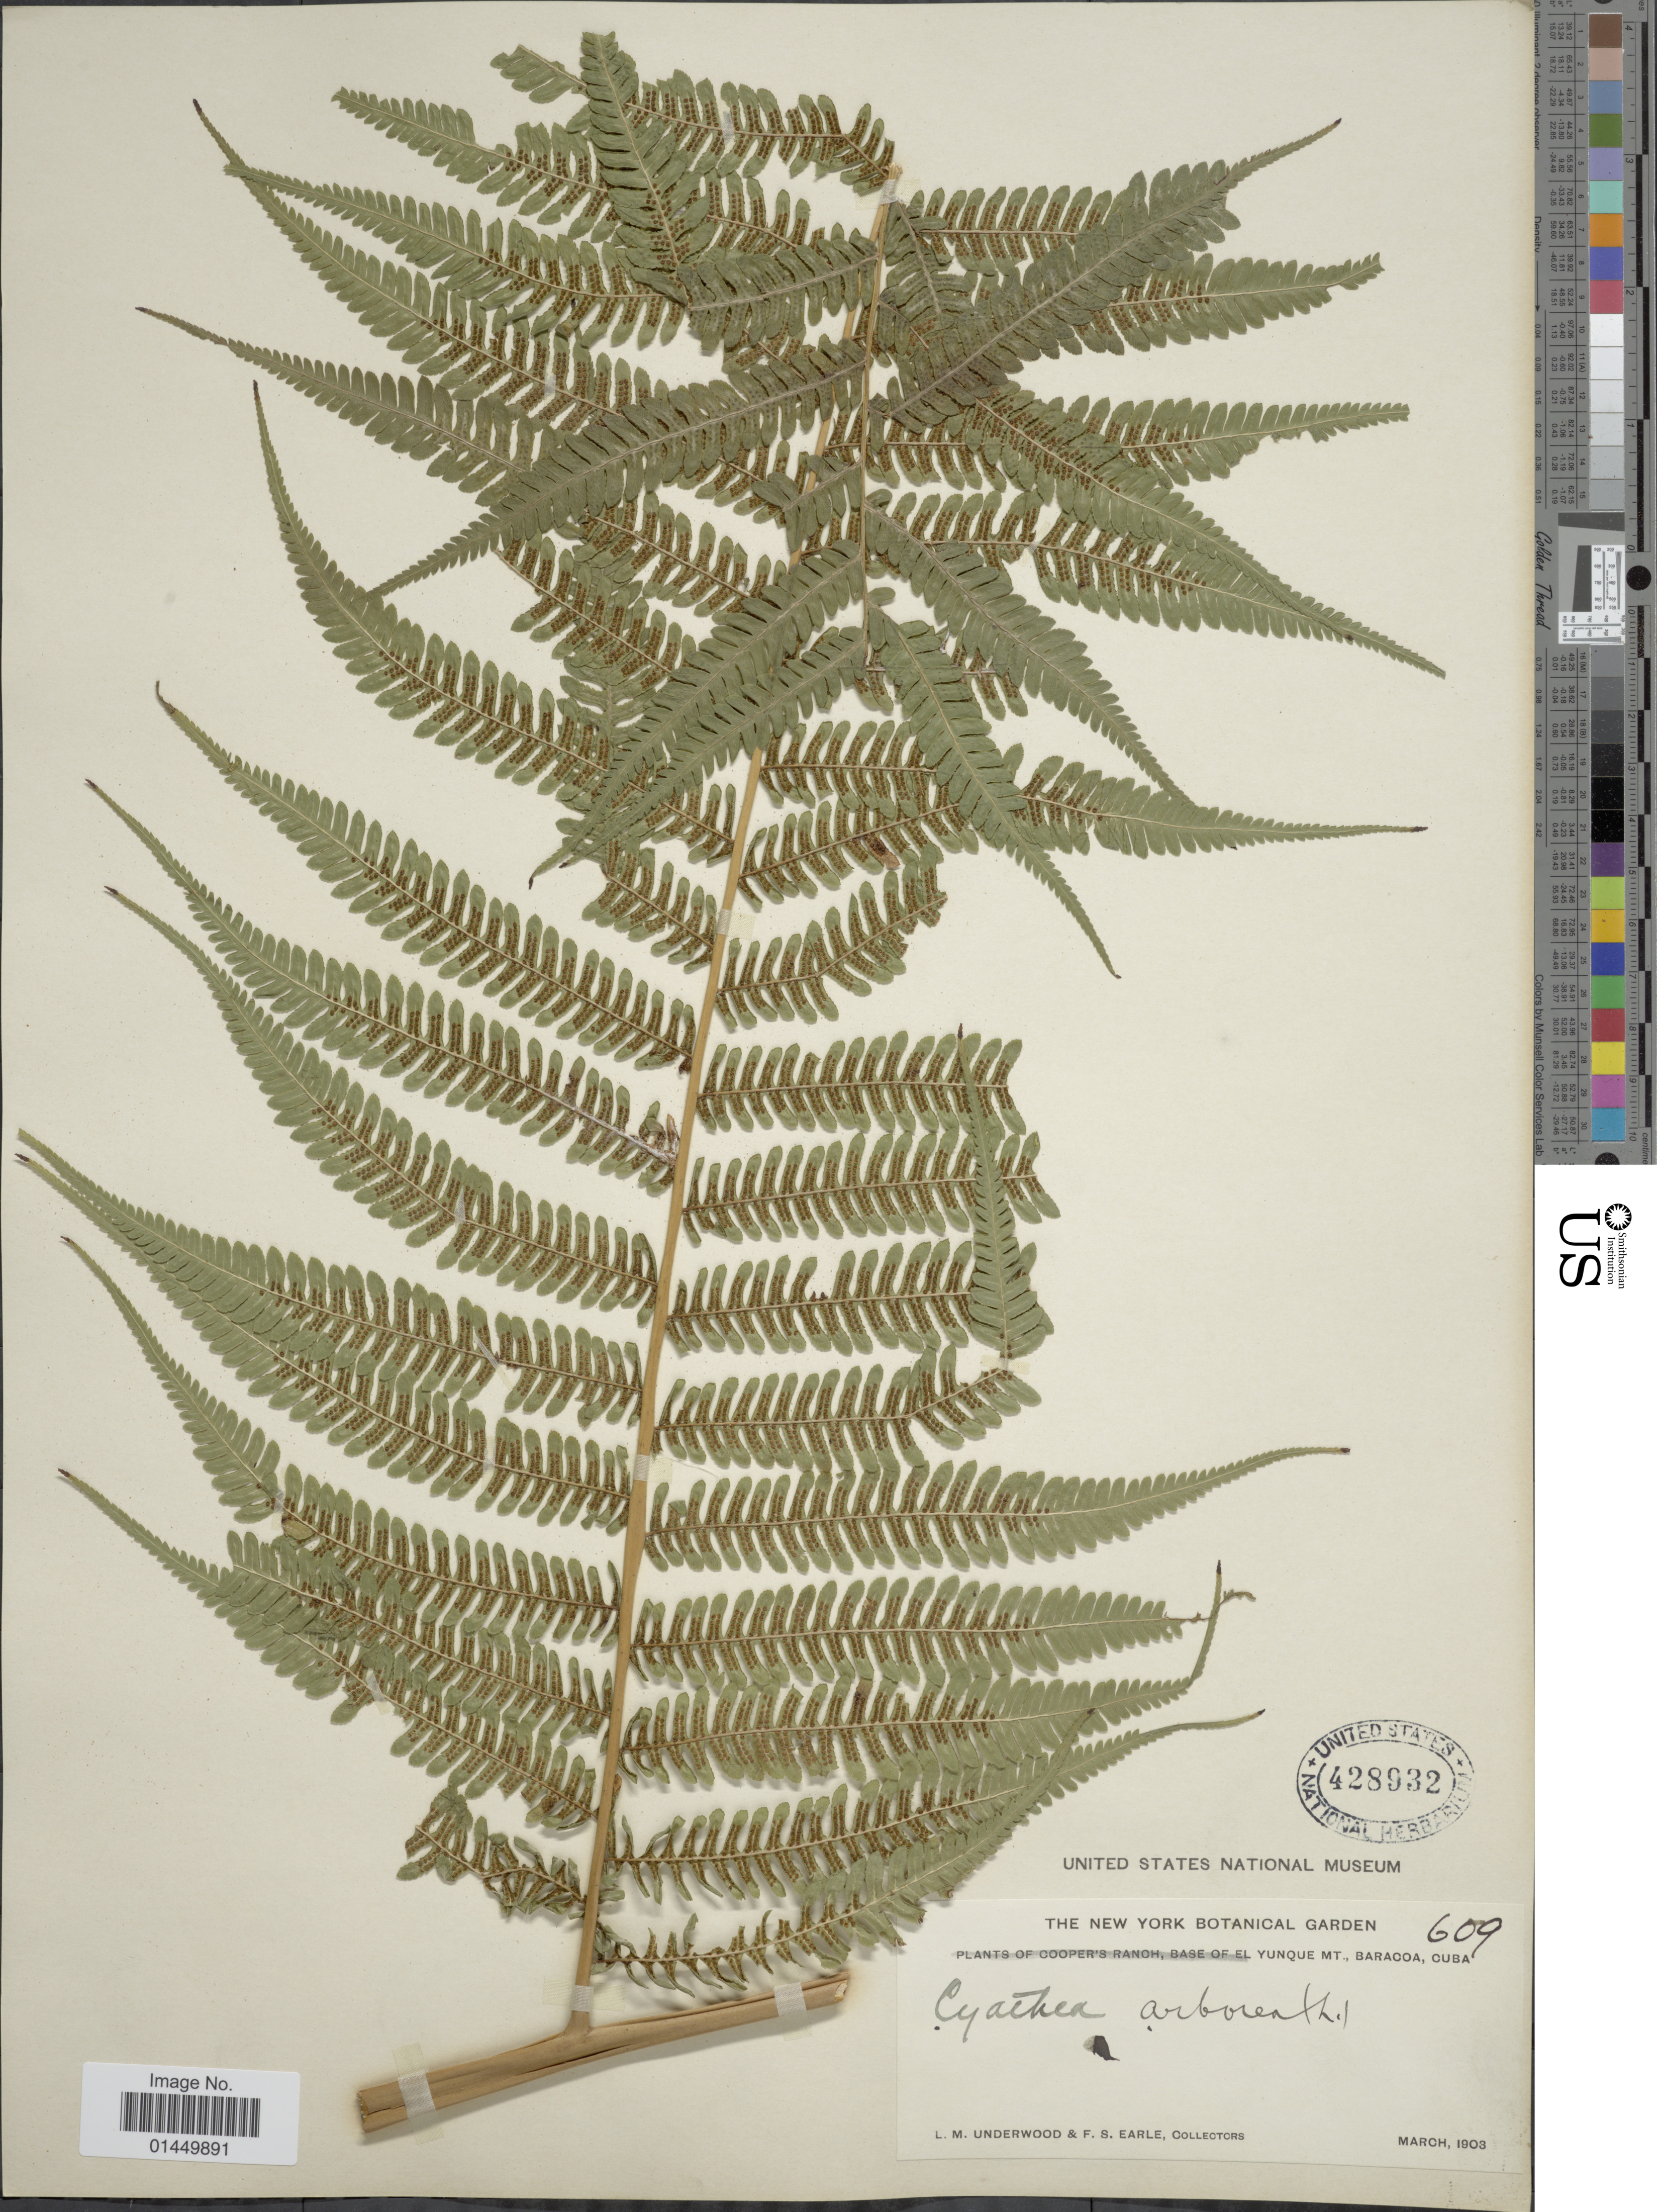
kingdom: Plantae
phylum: Tracheophyta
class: Polypodiopsida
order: Cyatheales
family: Cyatheaceae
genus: Cyathea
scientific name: Cyathea arborea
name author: (L.) Sm.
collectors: L. M. Underwood & F. S. Earle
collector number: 609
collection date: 1903-03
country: Cuba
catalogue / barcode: US 428932